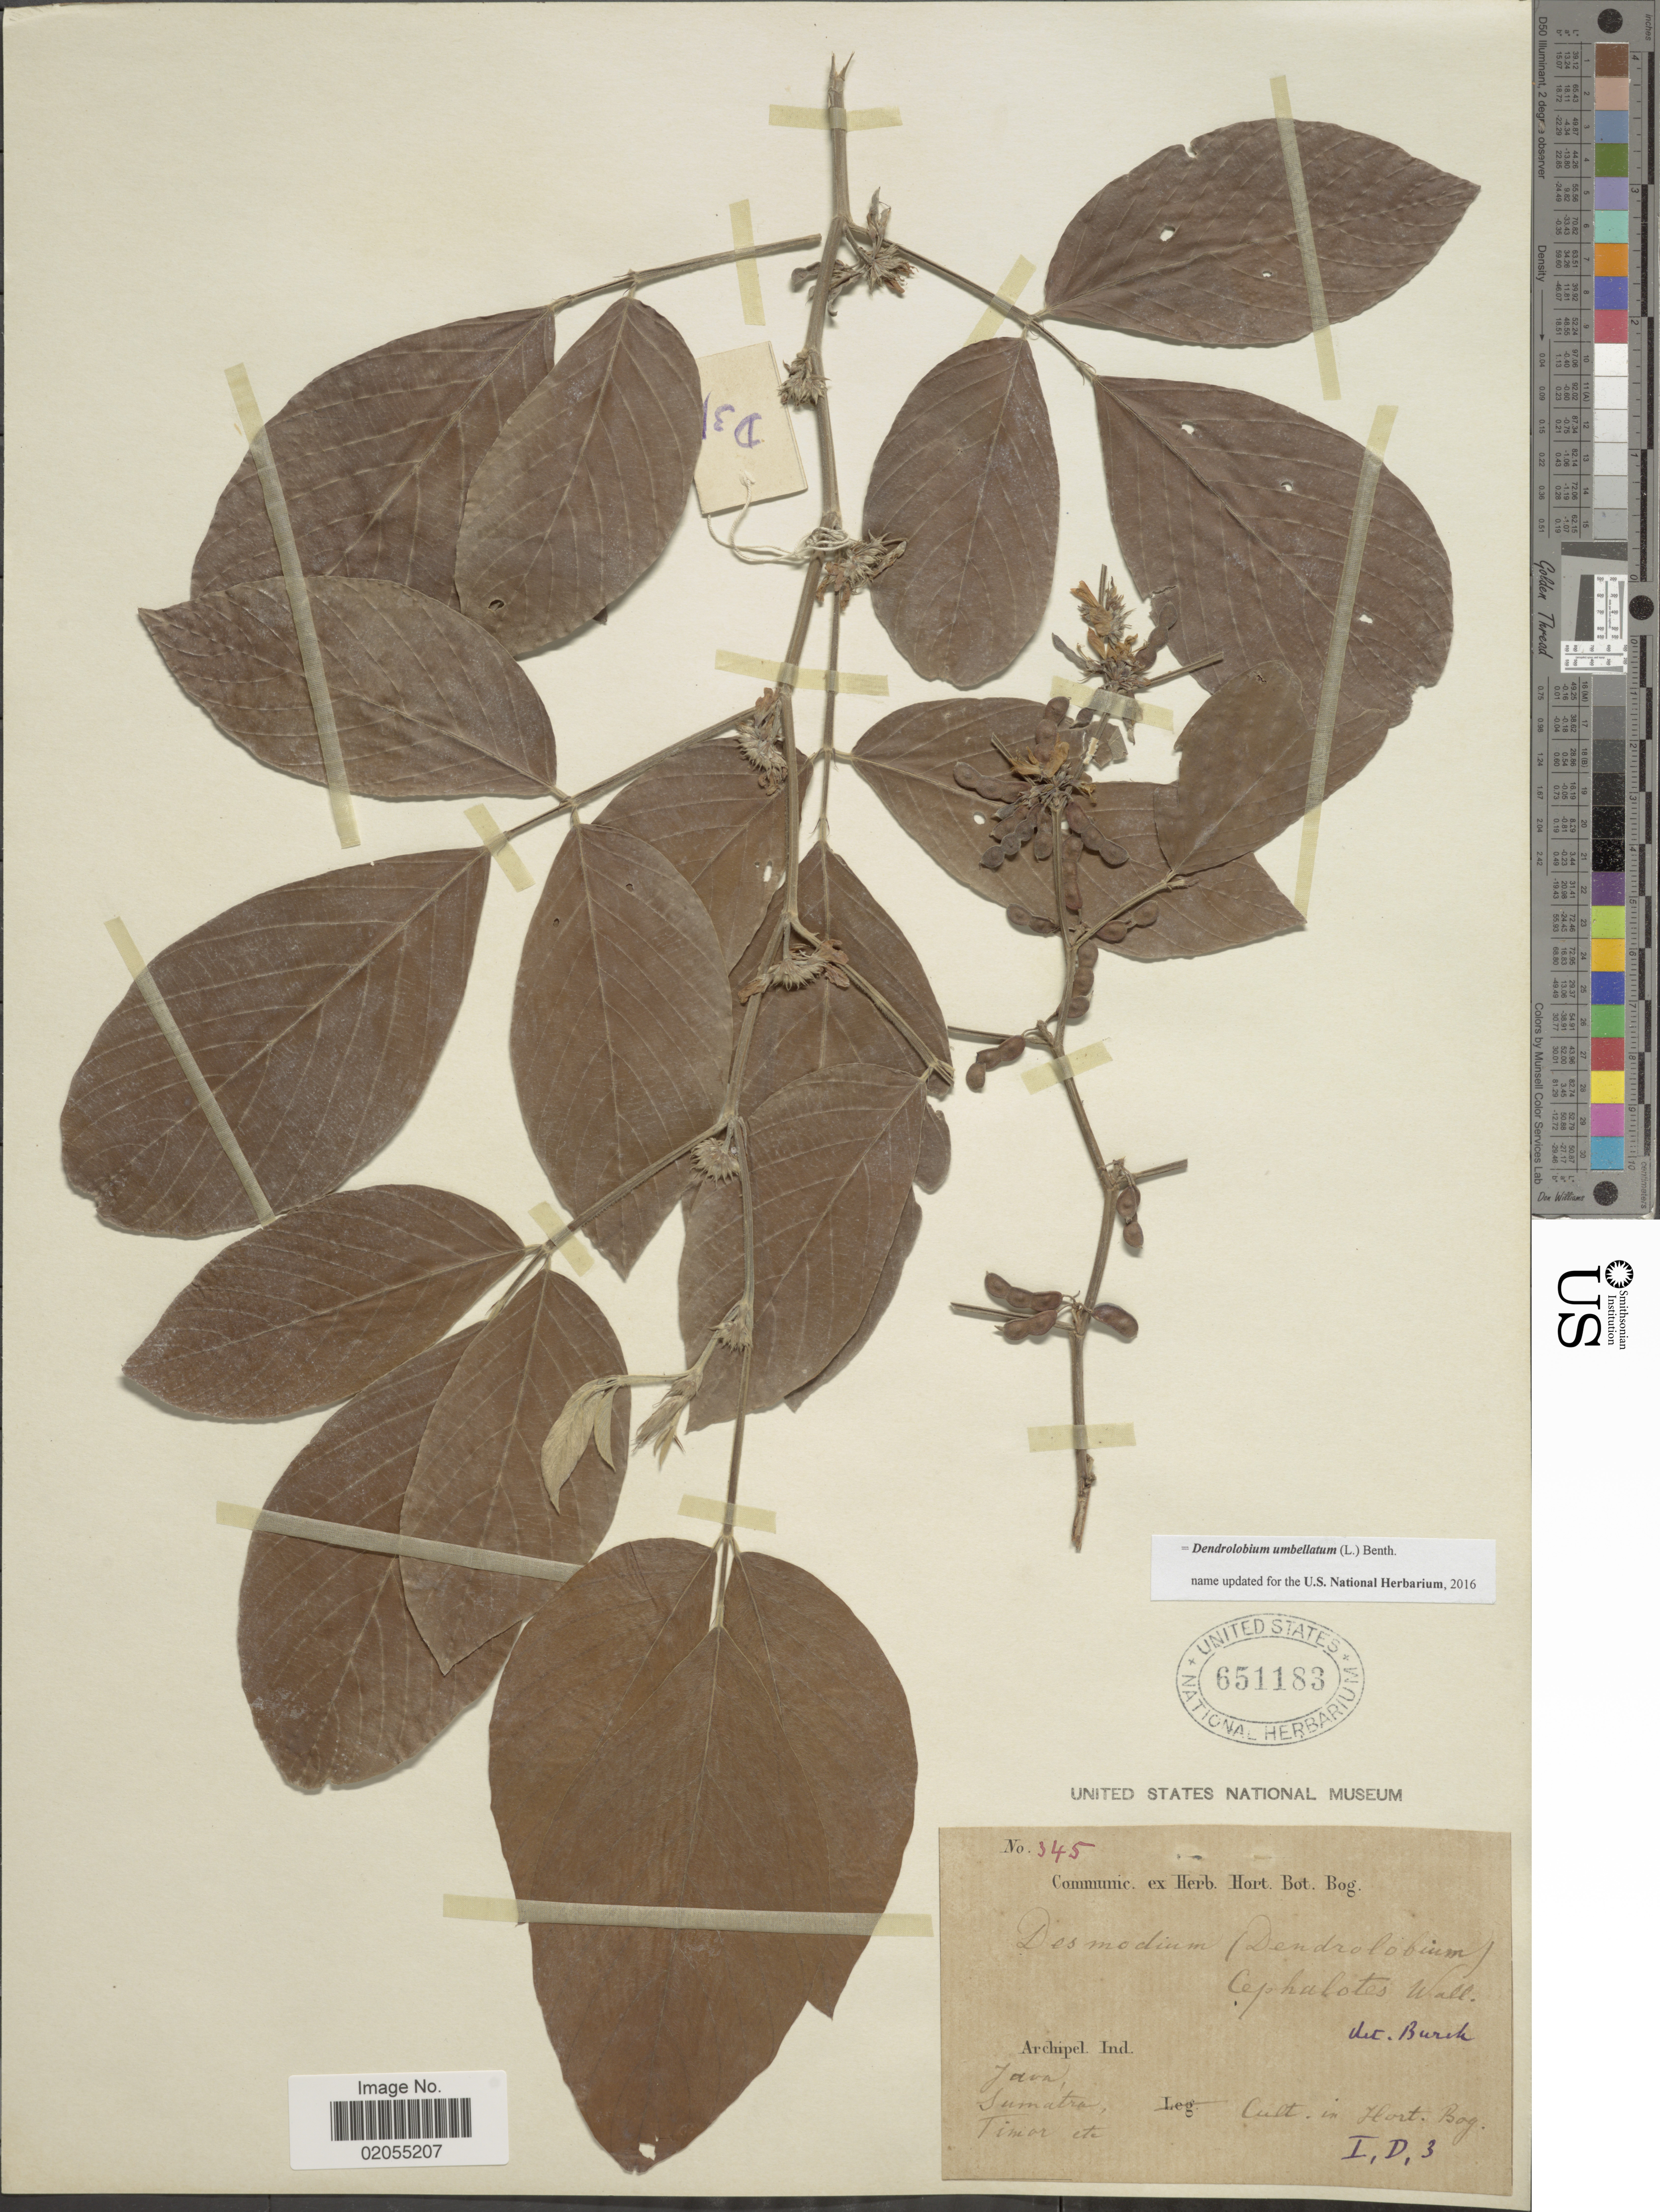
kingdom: Plantae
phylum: Tracheophyta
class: Magnoliopsida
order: Fabales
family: Fabaceae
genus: Dendrolobium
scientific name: Dendrolobium umbellatum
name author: (L.) Benth.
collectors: ex herb. Hort. Bot. Bog.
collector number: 345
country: Indonesia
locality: Hort. Bog.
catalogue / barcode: US 651183